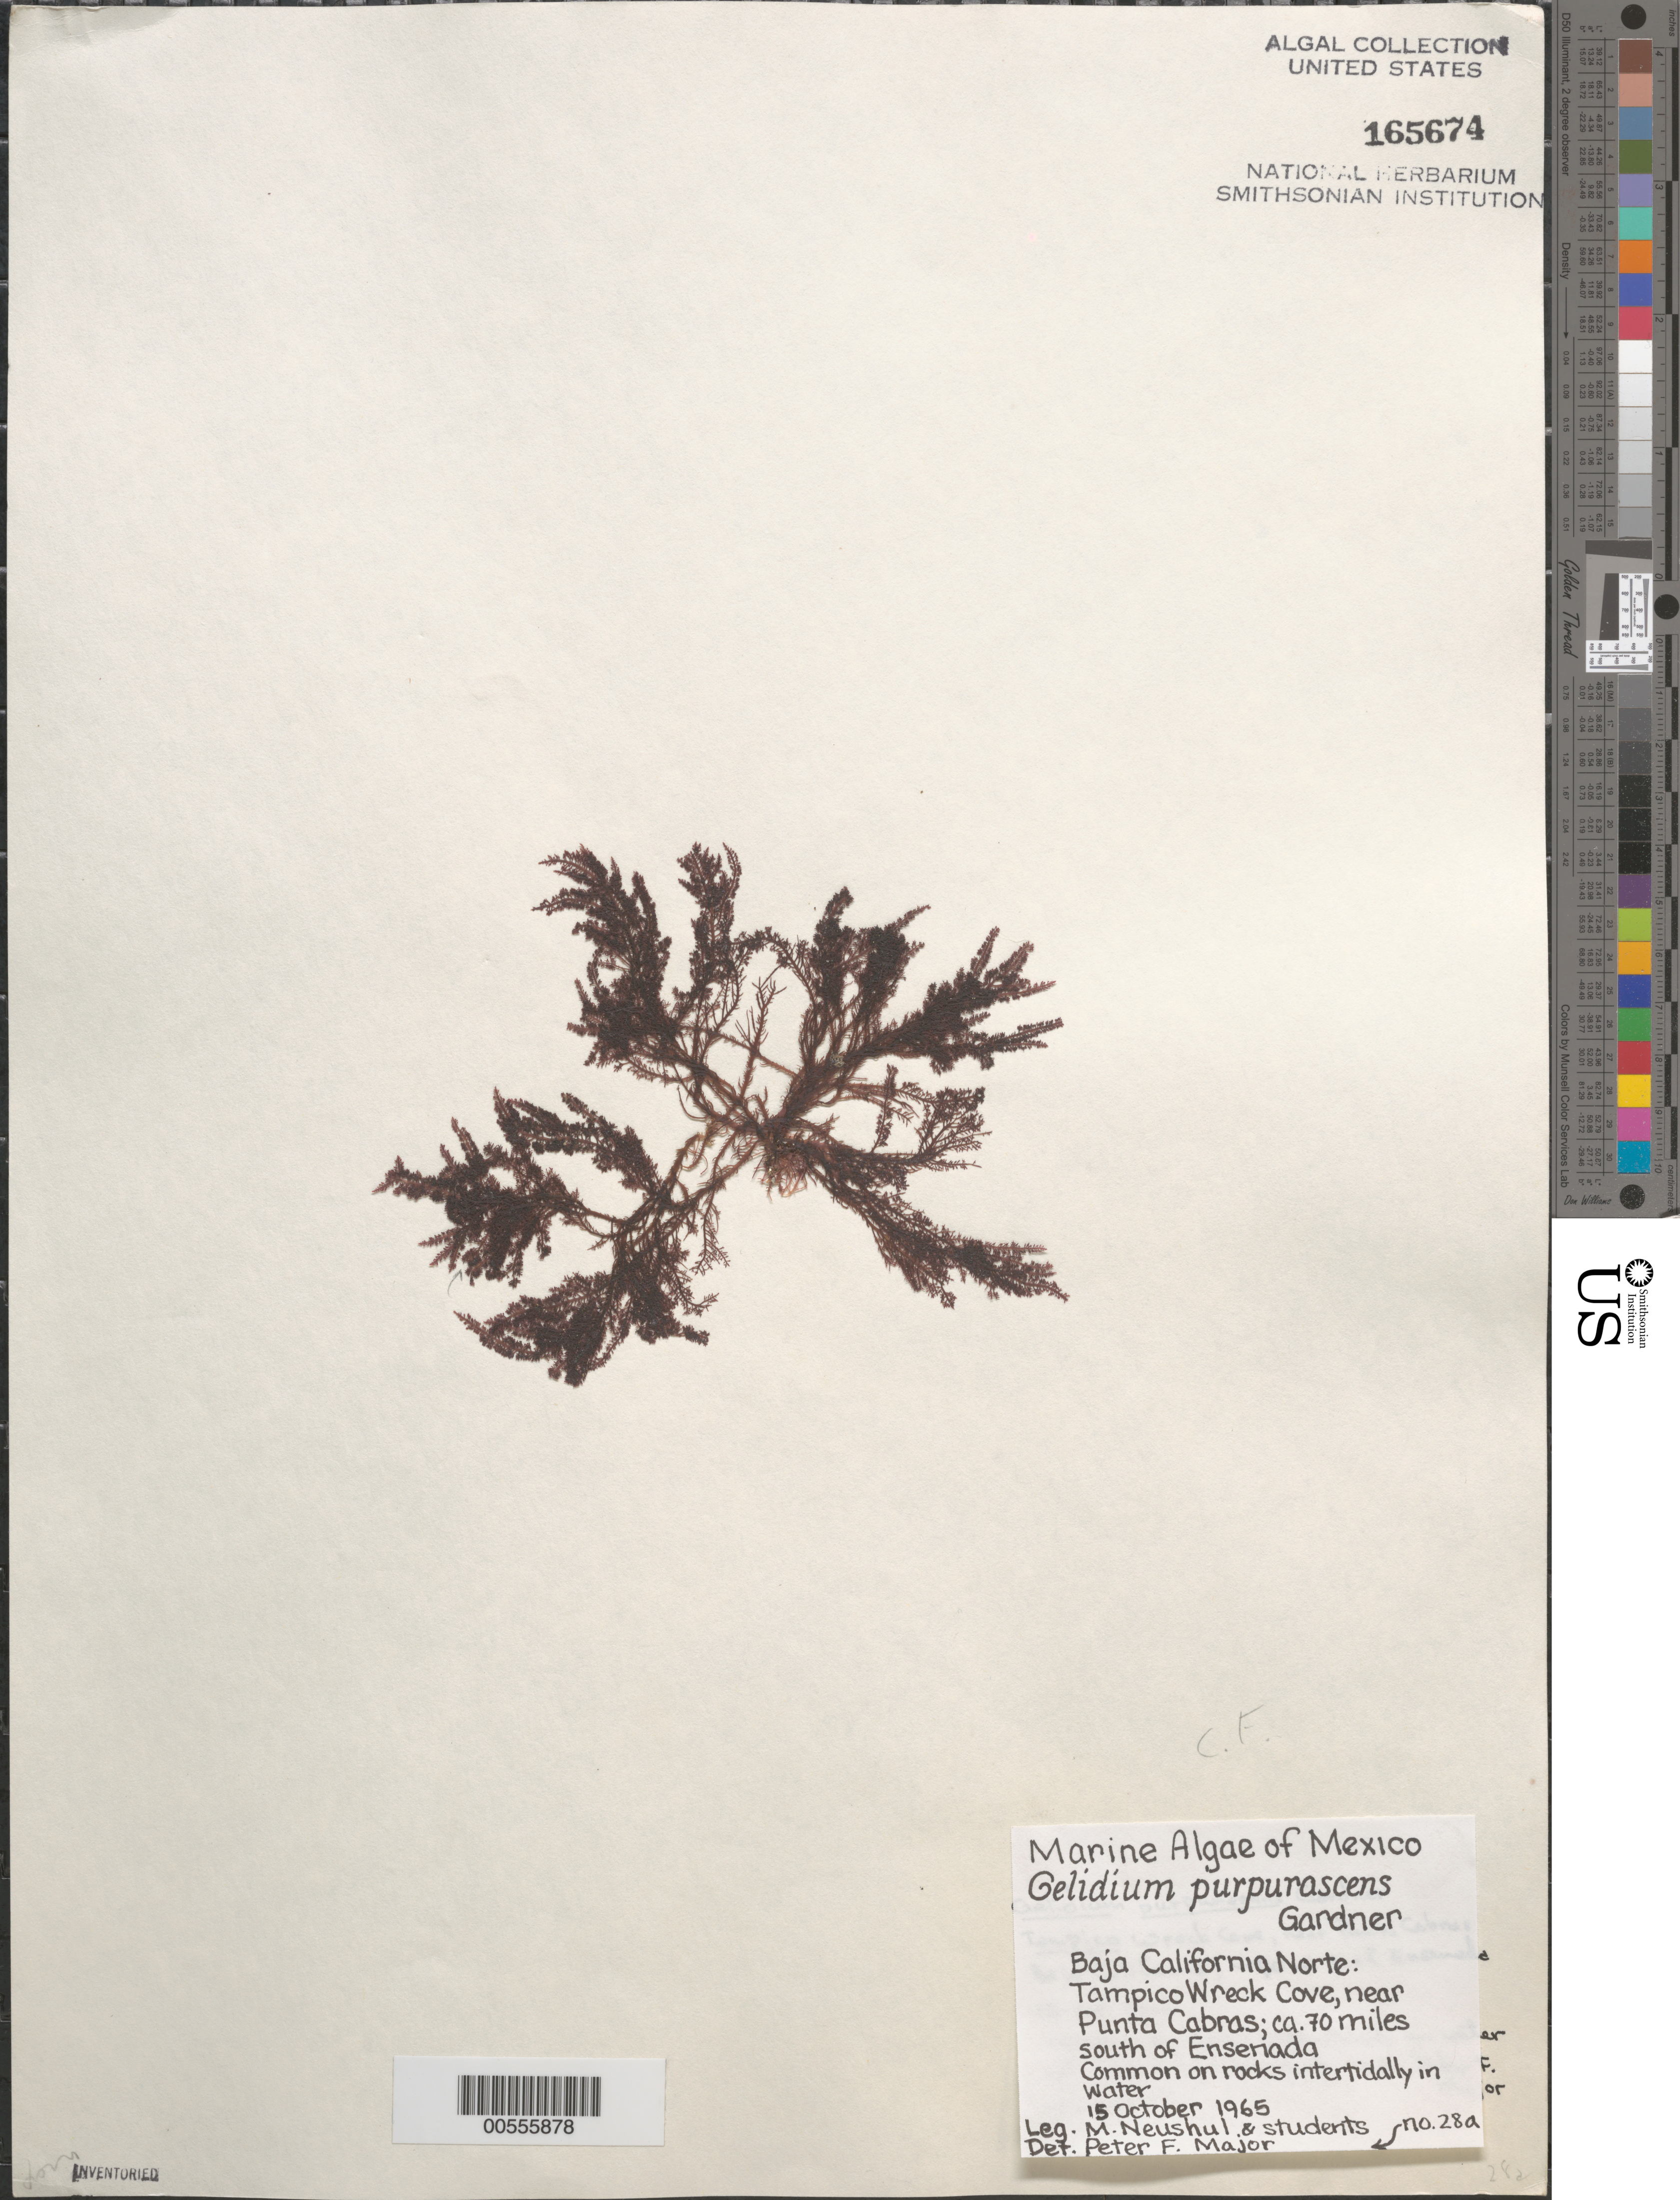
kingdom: Plantae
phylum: Rhodophyta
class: Florideophyceae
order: Gelidiales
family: Gelidiaceae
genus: Gelidium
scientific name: Gelidium purpurascens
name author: N.L. Gardner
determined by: Major, P. F.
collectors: M. Neushul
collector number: Major 28a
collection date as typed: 15 Oct 1965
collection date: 1965-10-15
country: Mexico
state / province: Baja California Norte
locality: Tampico Wreck Cove, near Punta Cabras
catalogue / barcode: US 165674